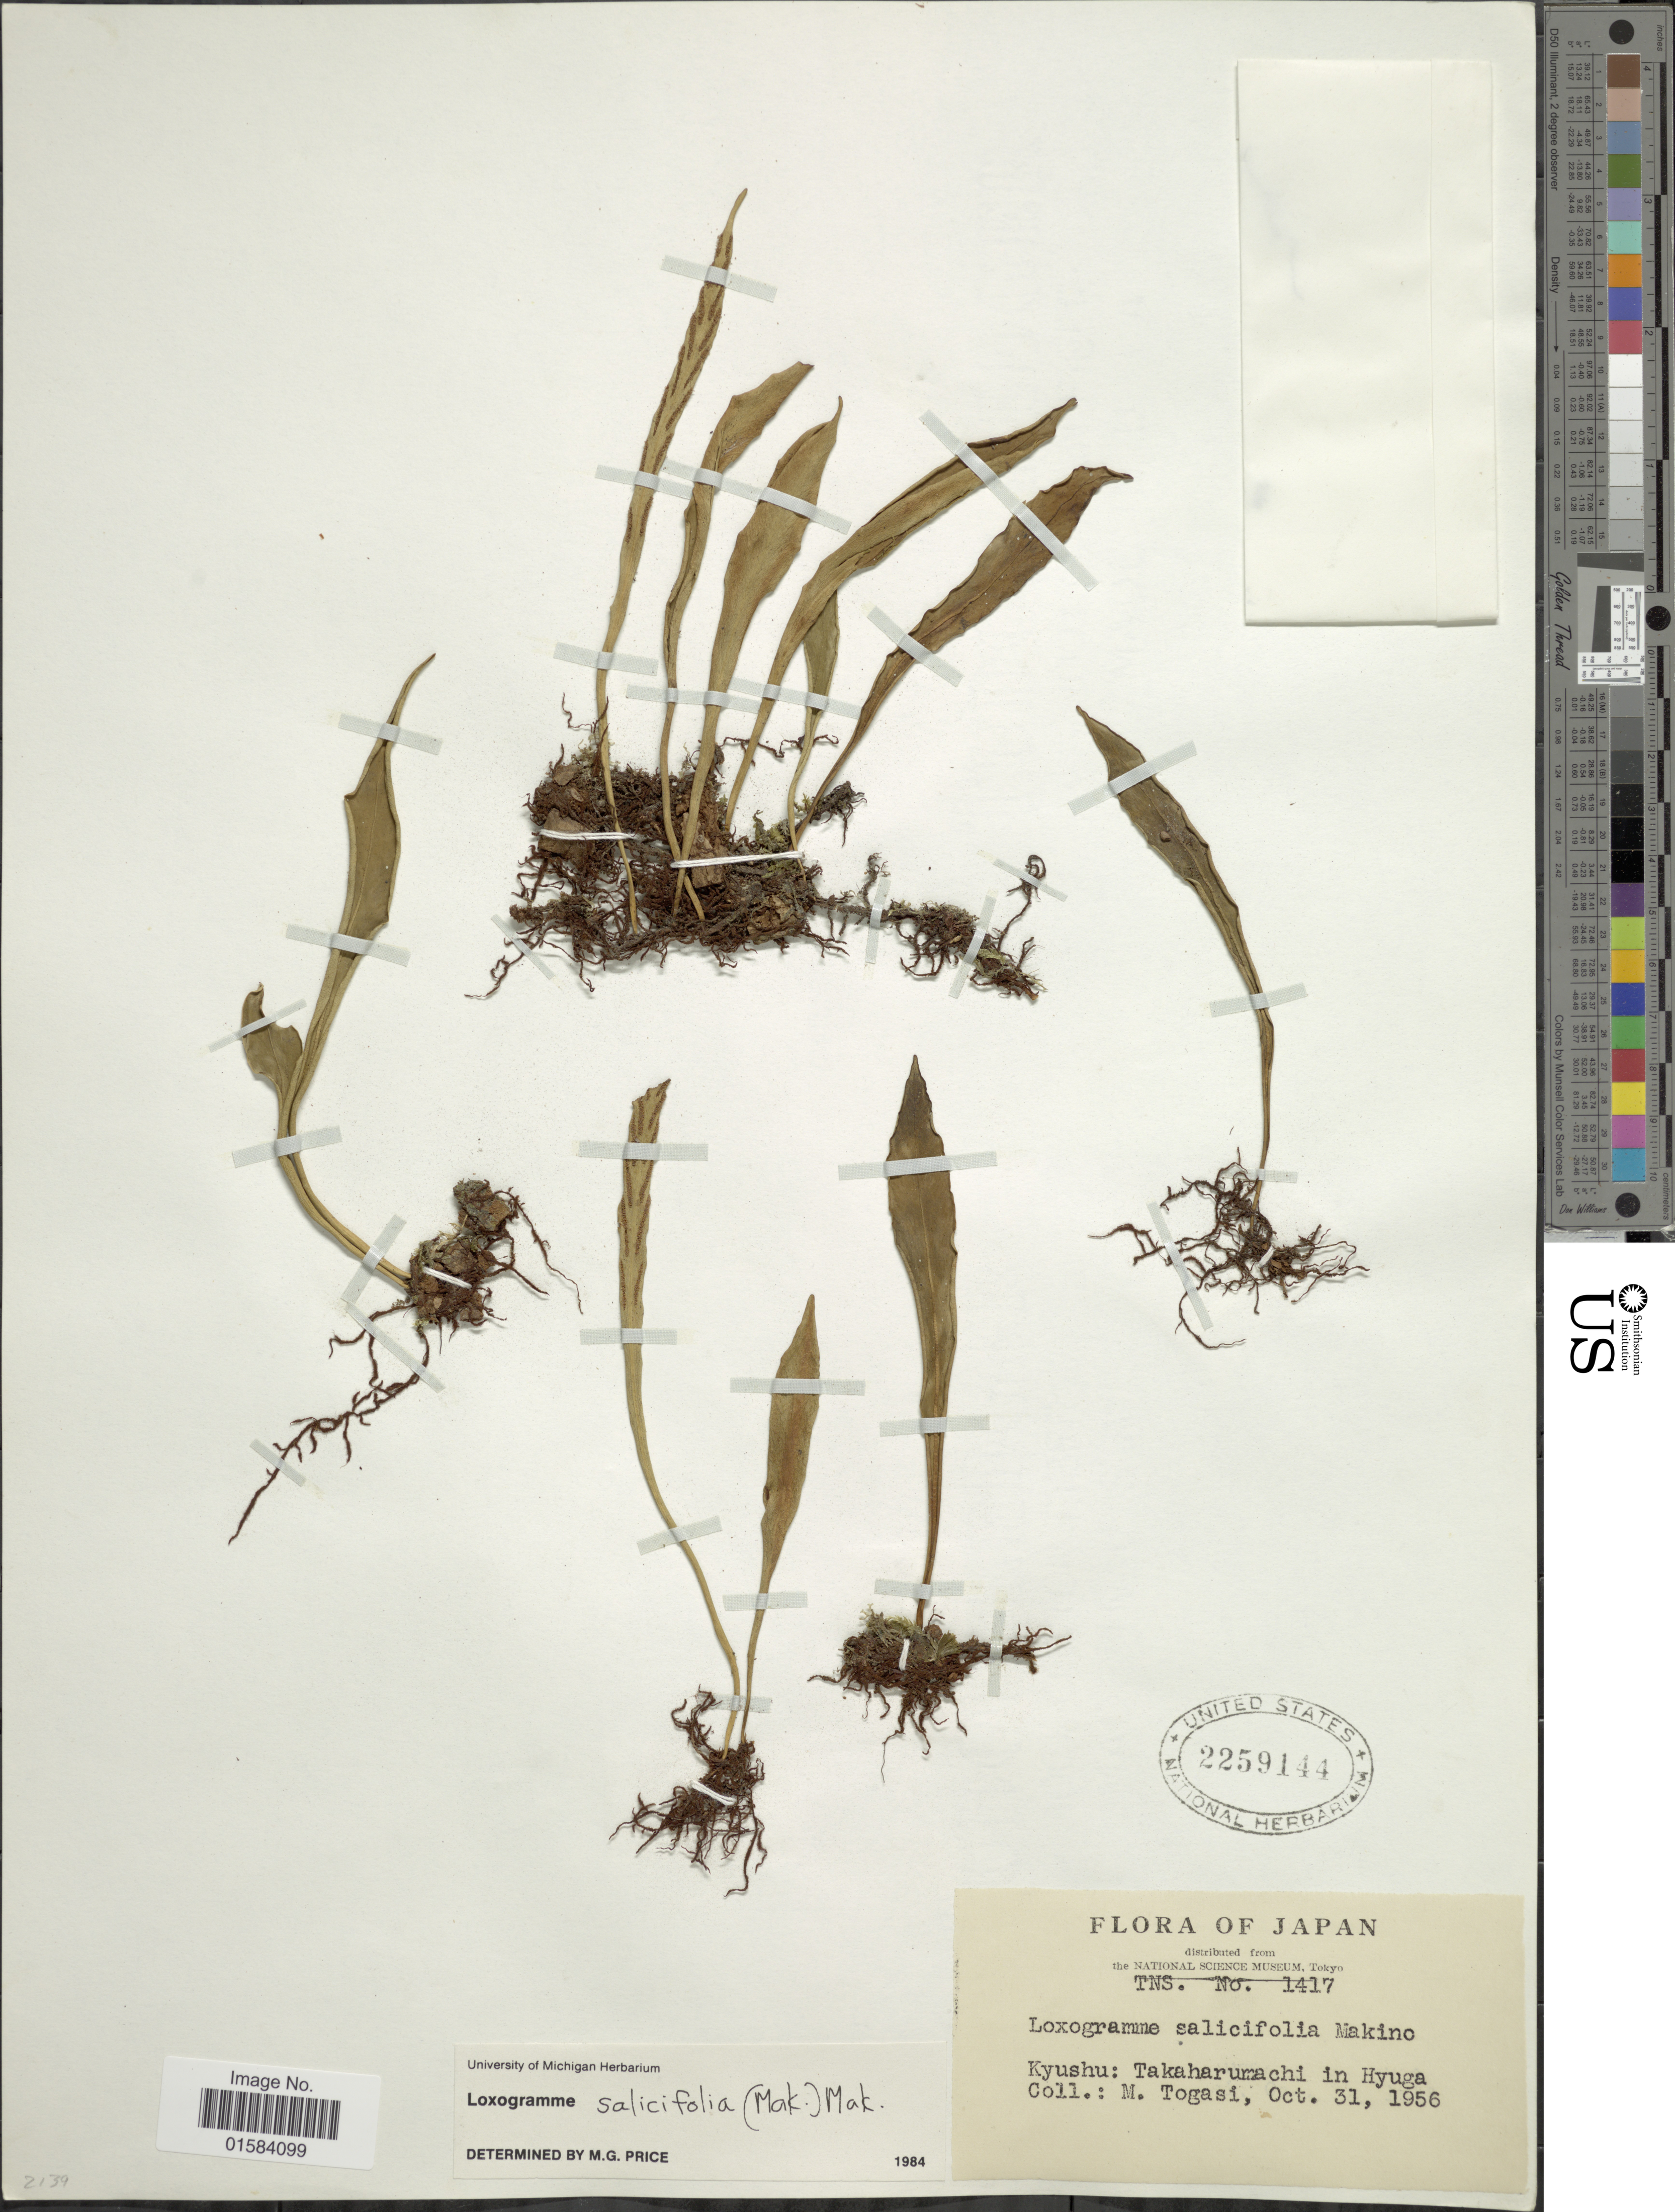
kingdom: Plantae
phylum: Tracheophyta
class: Polypodiopsida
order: Polypodiales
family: Polypodiaceae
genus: Loxogramme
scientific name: Loxogramme salicifolia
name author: (Makino) Makino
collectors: M. Togasi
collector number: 1417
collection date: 1956-10-31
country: Japan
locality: Kyushu: Takaharumachi in Hyuga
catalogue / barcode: US 2259144